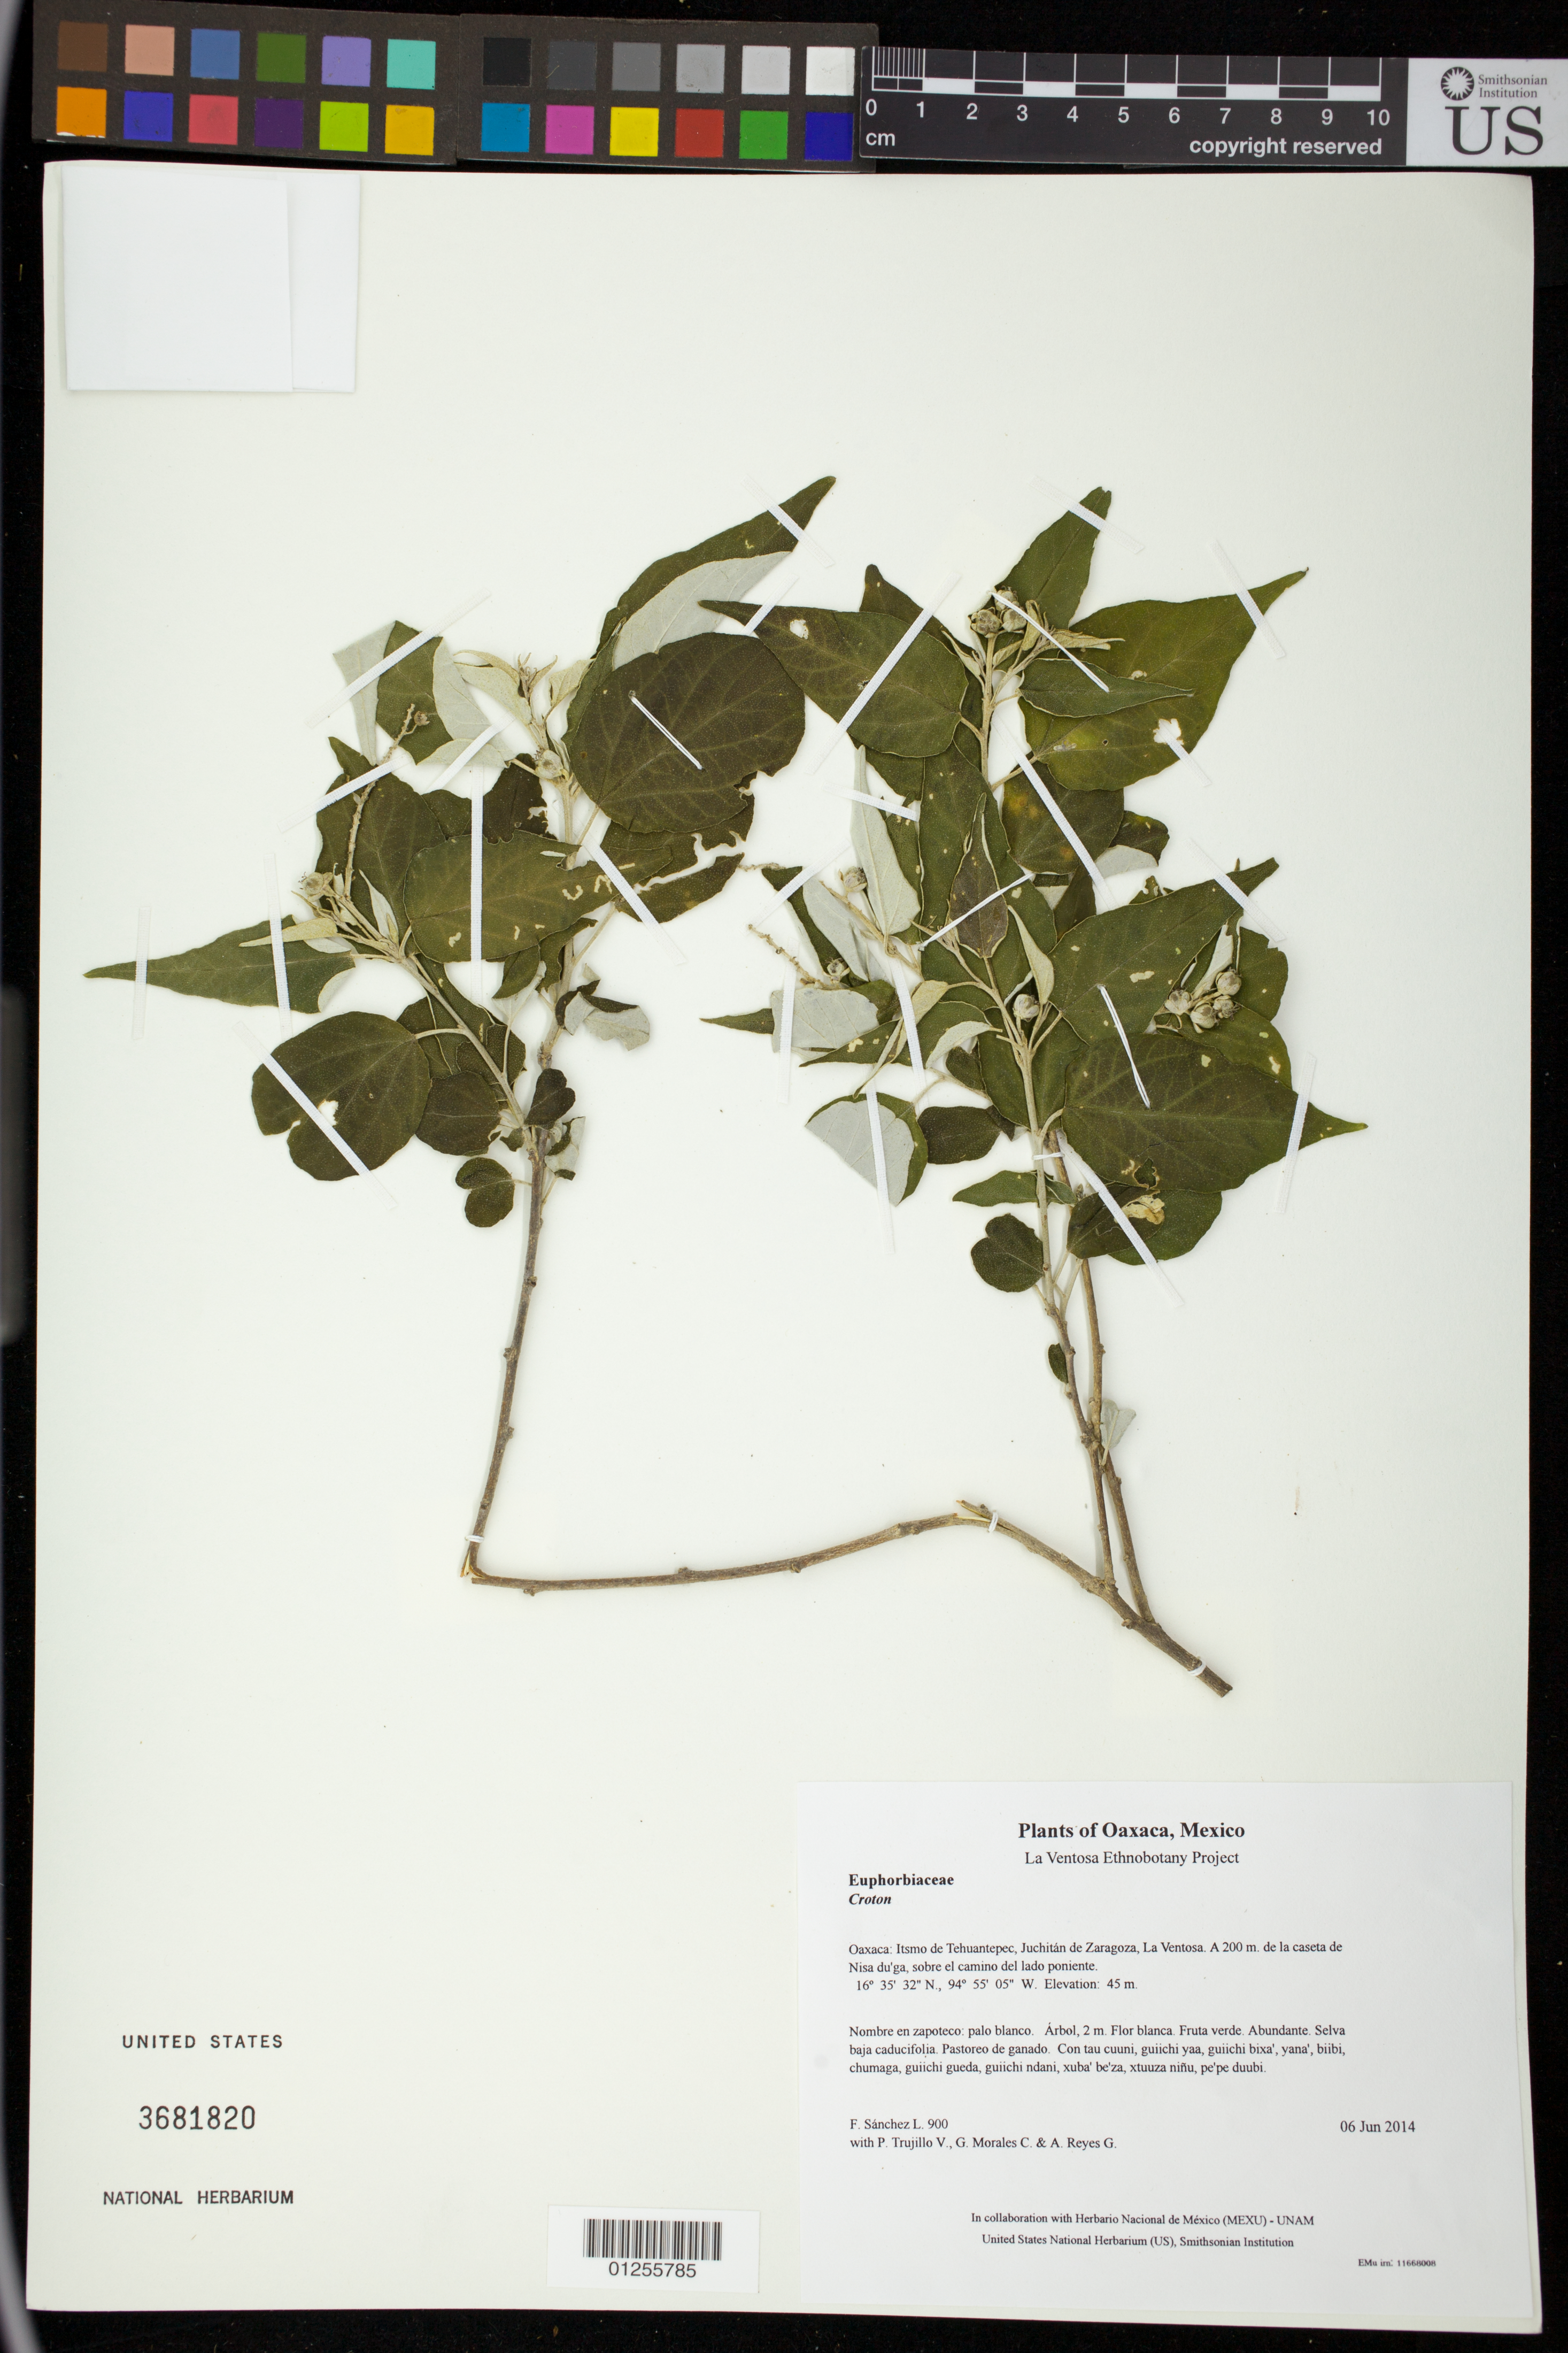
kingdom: Plantae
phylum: Tracheophyta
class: Magnoliopsida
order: Malpighiales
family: Euphorbiaceae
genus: Croton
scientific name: Croton watsonii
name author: Standl.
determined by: Berry, P. E.; Van Ee, B. W.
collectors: F. Sánchez L., P. Trujillo V., G. Morales C. & A. Reyes G.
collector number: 900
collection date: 2014-06-06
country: Mexico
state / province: Oaxaca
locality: Itsmo de Tehuantepec, Juchitán de Zaragoza, La Ventosa. A 200 m. de la caseta de Nisa du'ga, sobre el camino del lado poniente.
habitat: Selva baja caducifolia. Pastoreo de ganado.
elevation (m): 45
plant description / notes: MEXU, SERO, US; Yaga. 2 m. Guie' naquichi'. Cuaananaxhi naga'. Stale.; palo blanco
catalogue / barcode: US 3681820